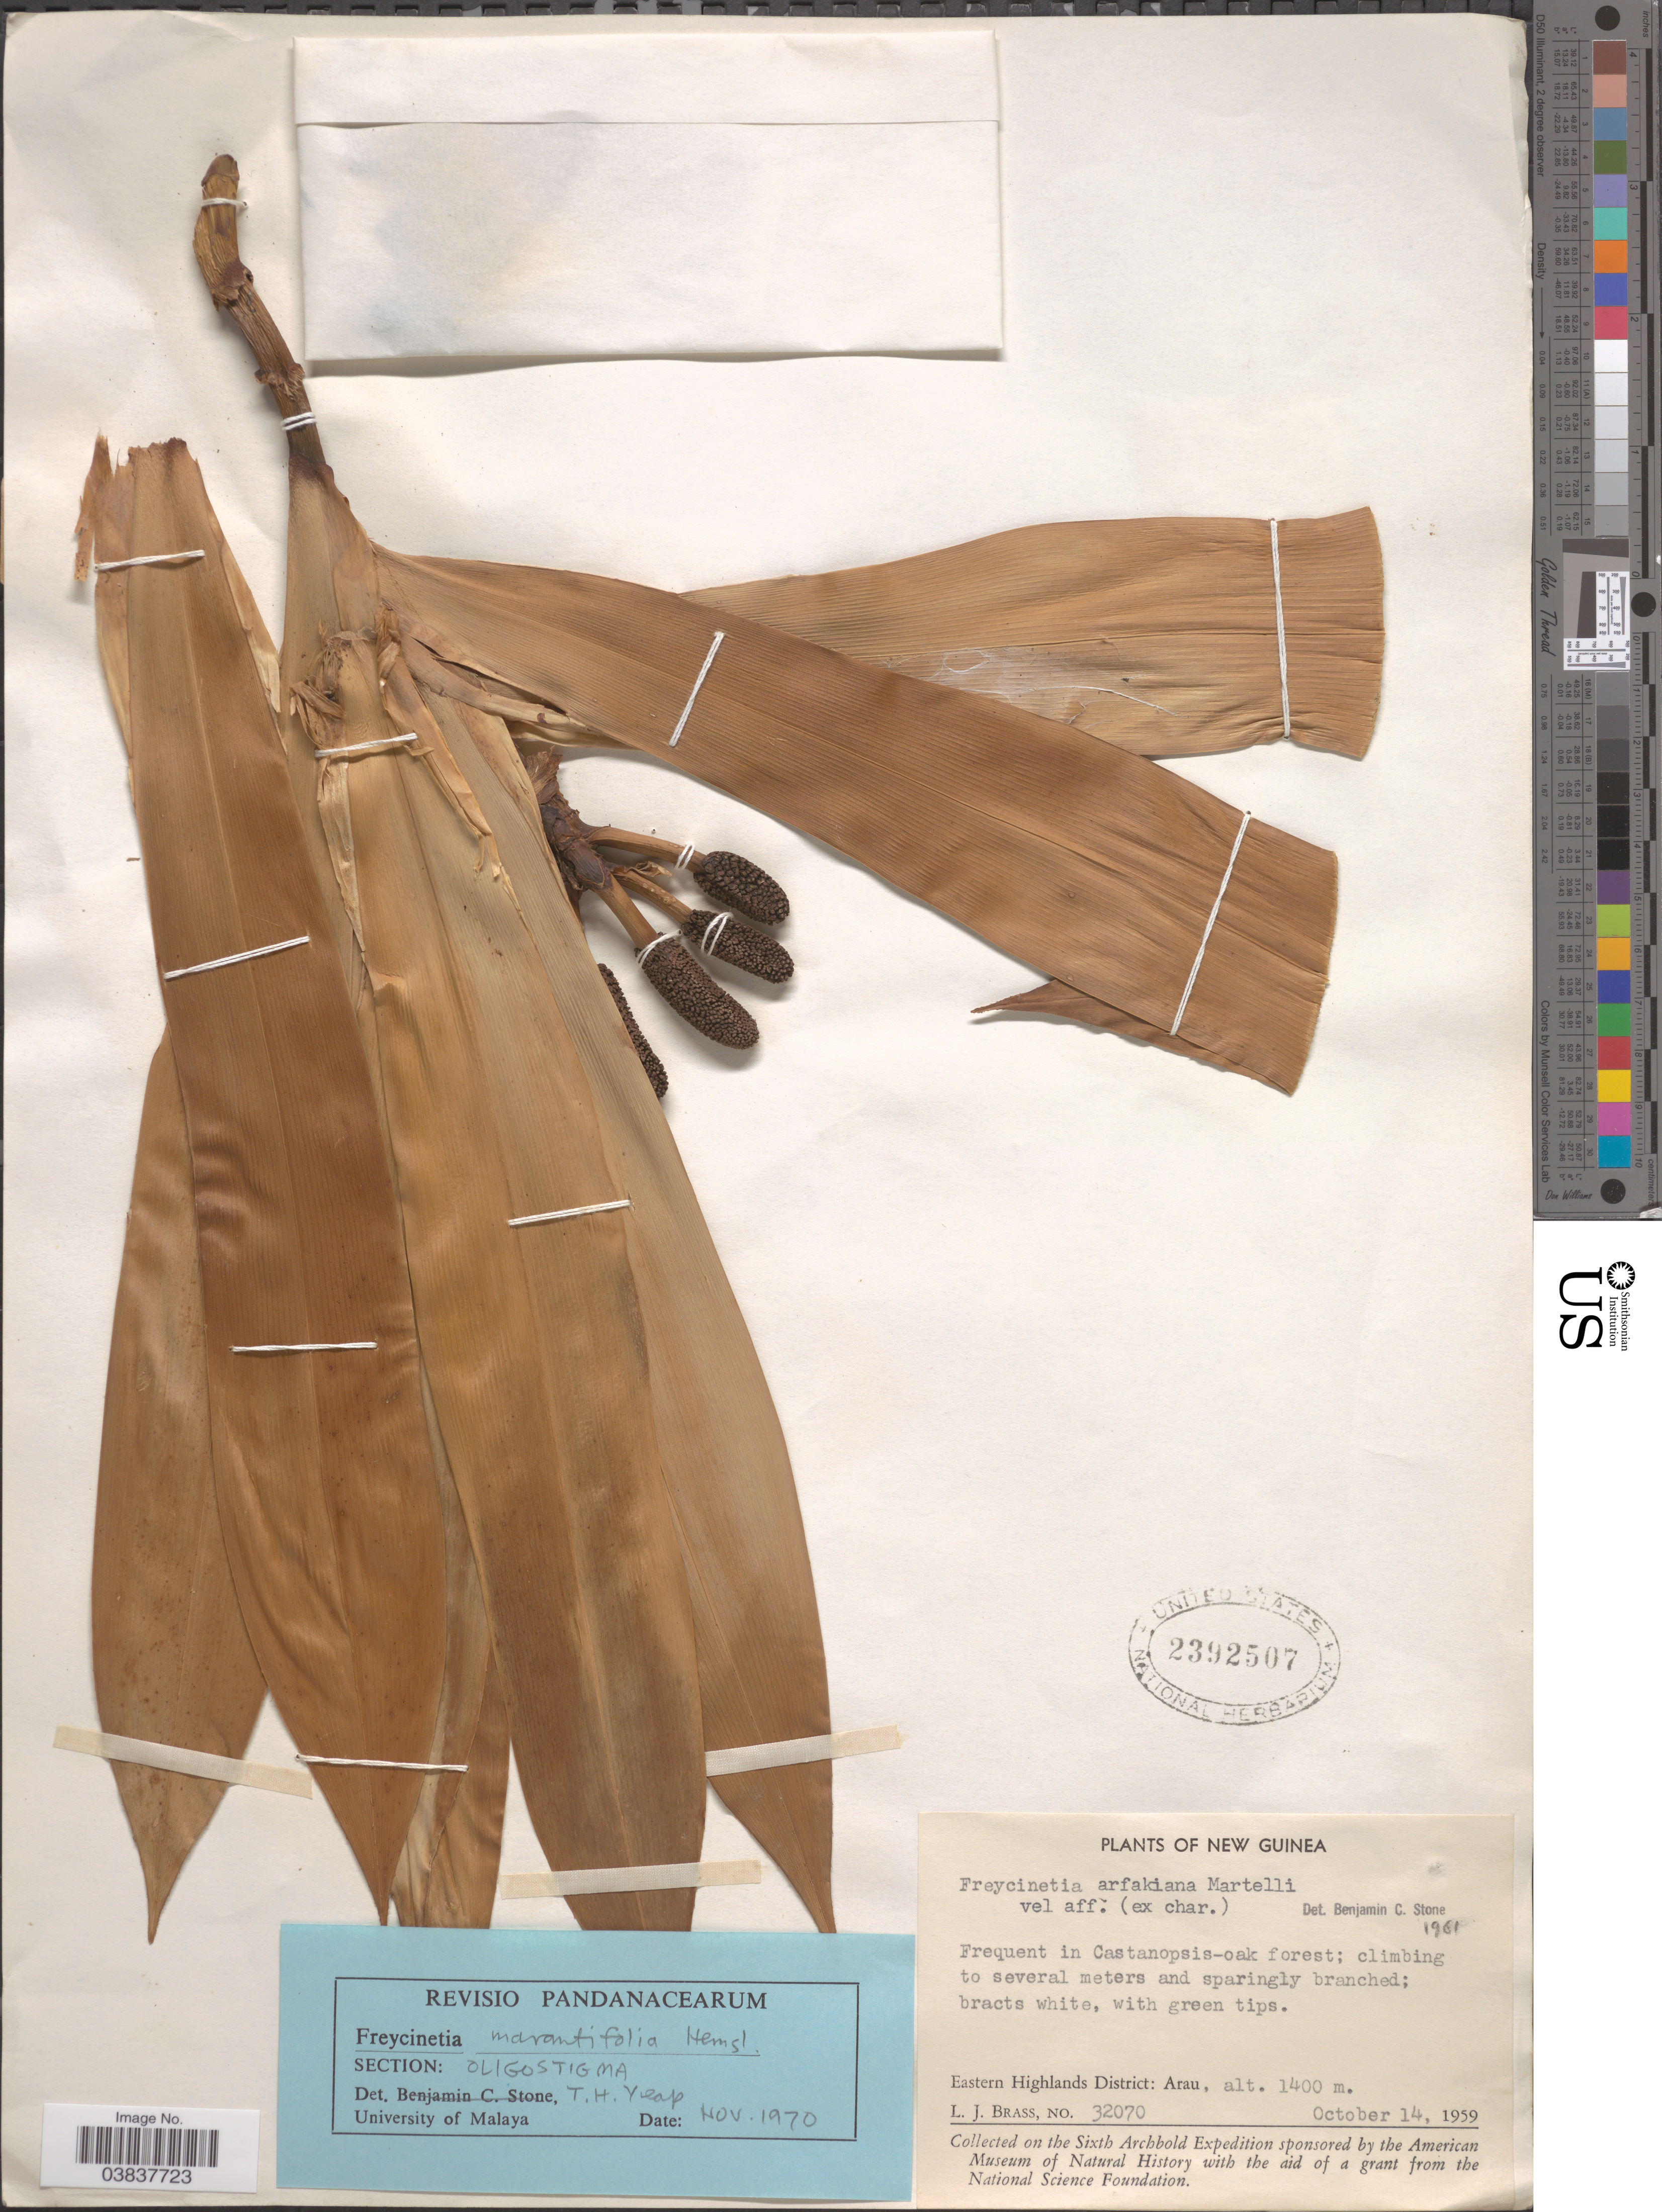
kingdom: Plantae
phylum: Tracheophyta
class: Liliopsida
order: Pandanales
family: Pandanaceae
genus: Freycinetia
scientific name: Freycinetia marantifolia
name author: Hemsl.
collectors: L. J. Brass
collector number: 32070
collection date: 1959-10-14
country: Papua New Guinea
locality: New Guinea. Eastern Highlands District: Arau.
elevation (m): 1400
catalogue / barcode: US 2392507